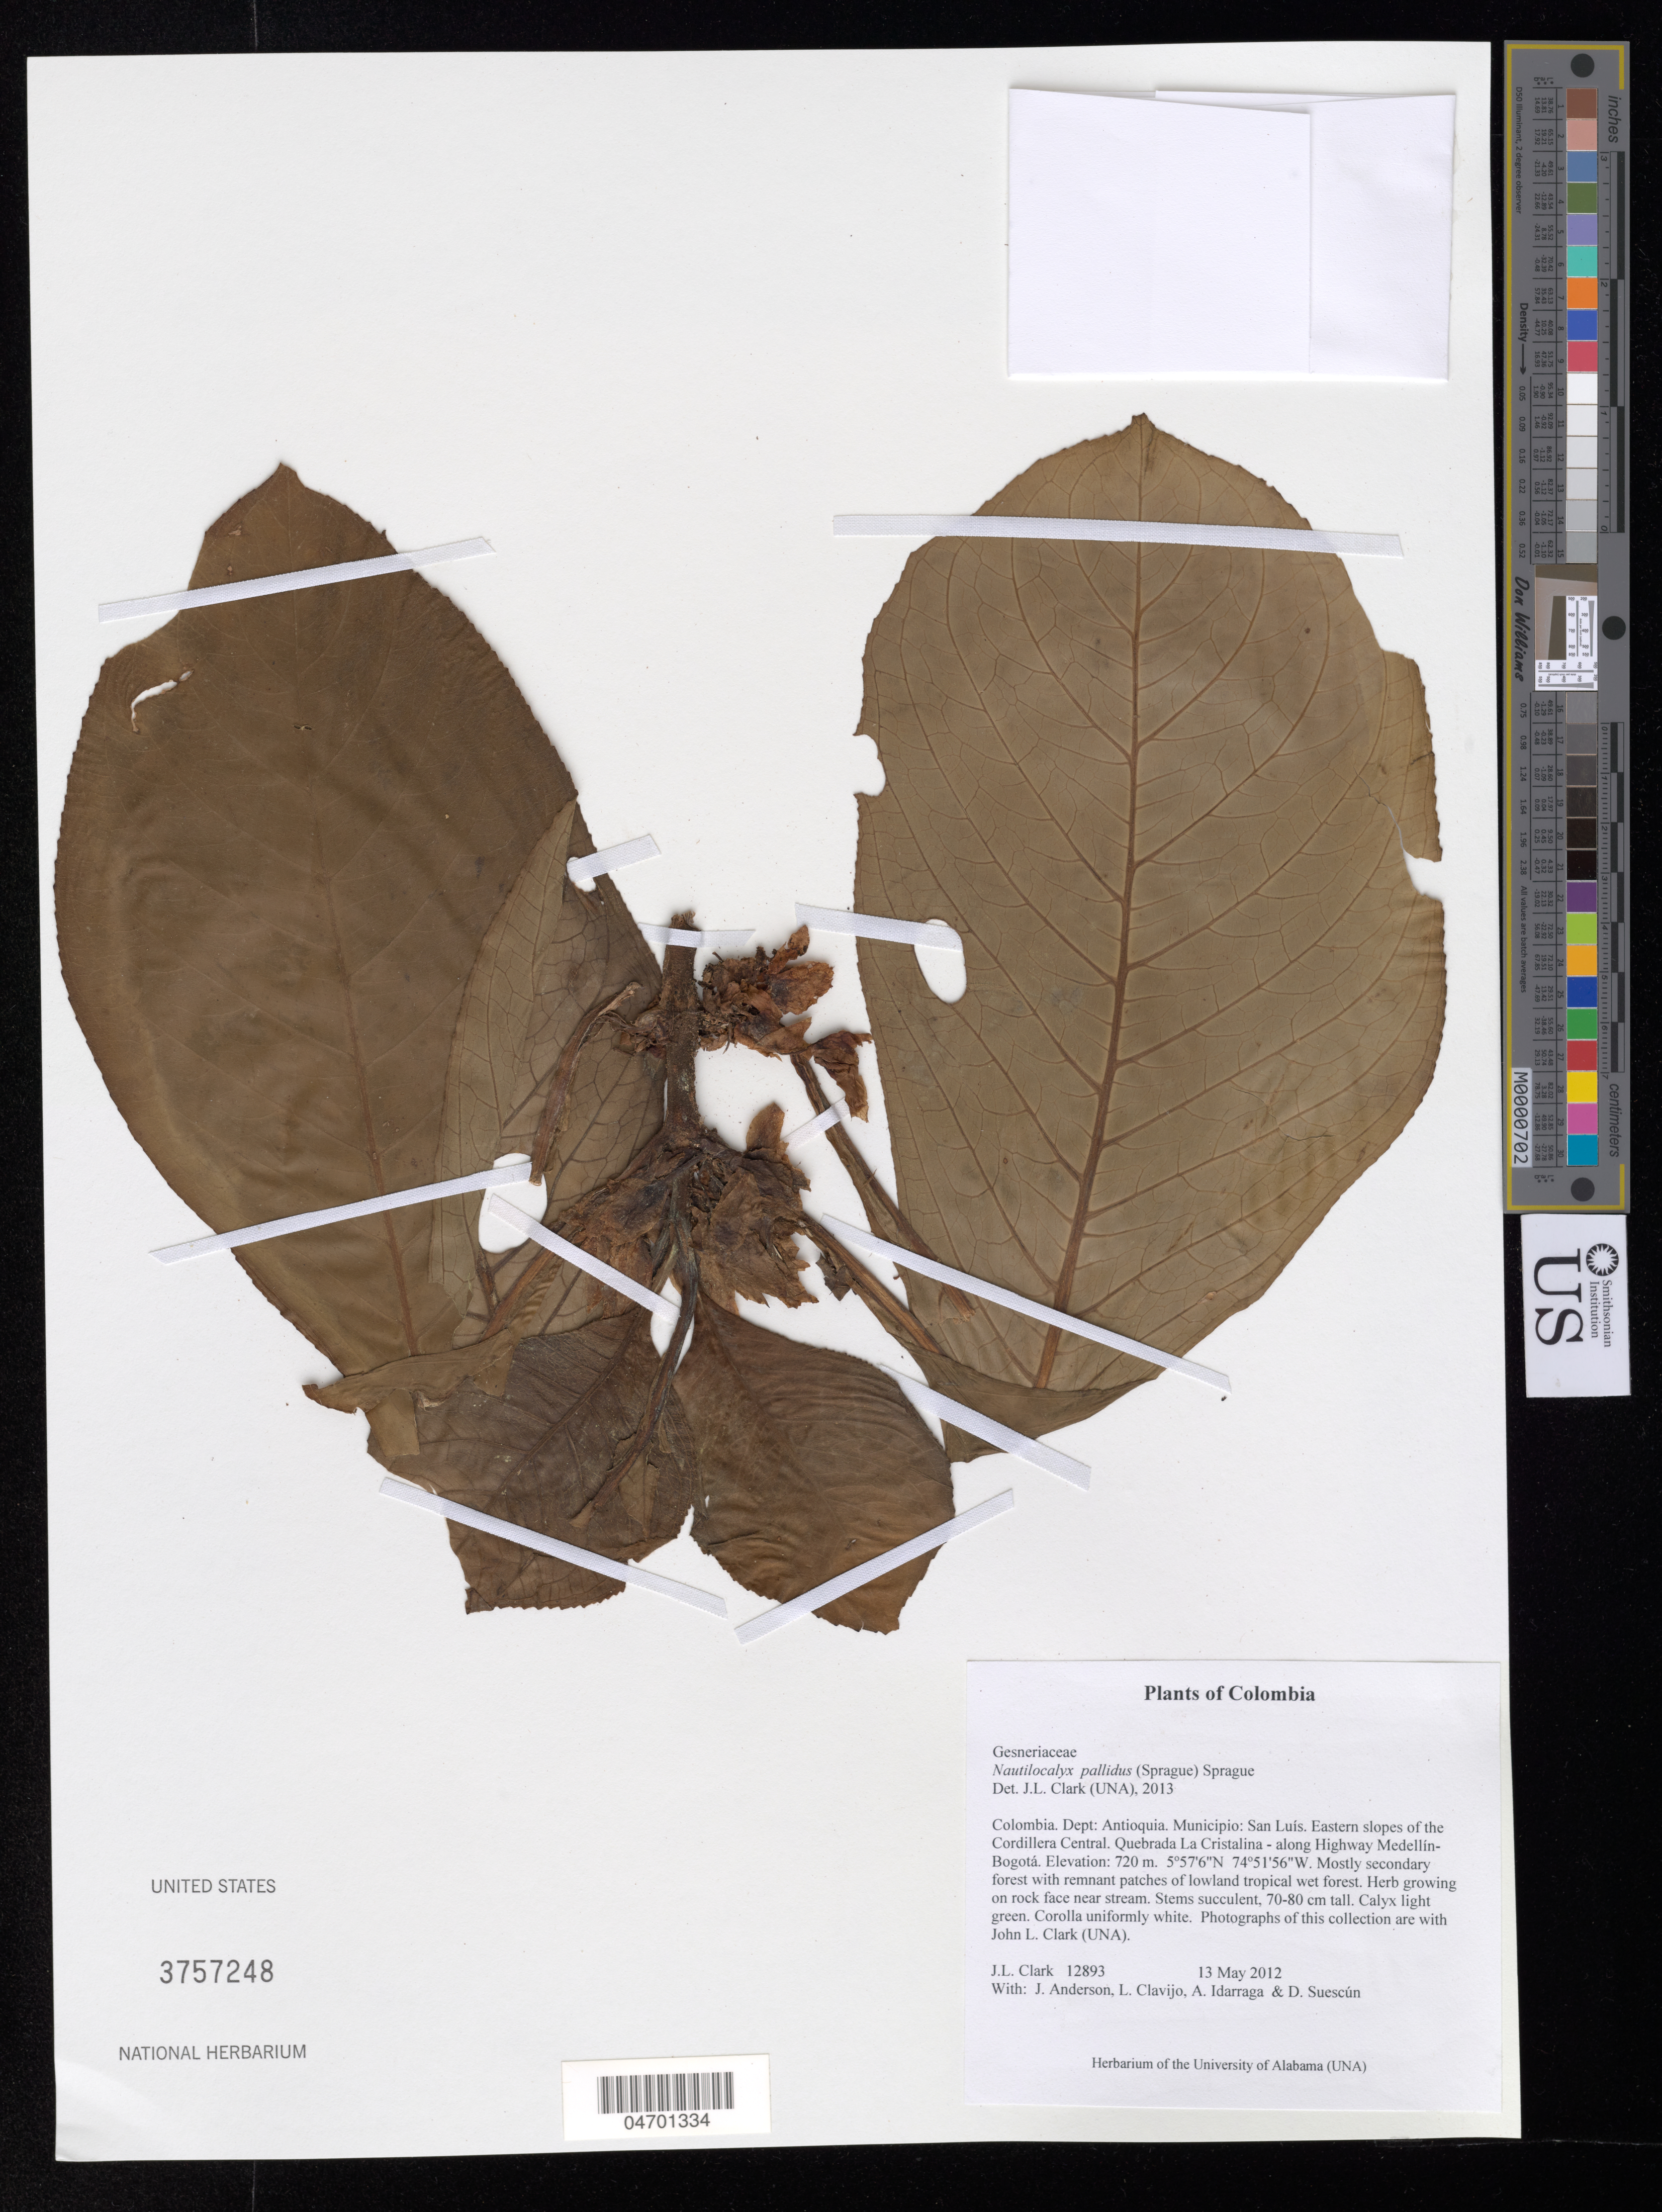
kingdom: Plantae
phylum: Tracheophyta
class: Magnoliopsida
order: Lamiales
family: Gesneriaceae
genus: Nautilocalyx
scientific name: Nautilocalyx pallidus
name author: (Sprague) C. Sprague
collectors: J. L. Clark, J. Anderson, L. Clavijo & A. Idarraga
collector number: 12893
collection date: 2012-05-13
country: Colombia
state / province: Antioquia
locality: Dept: Antioquia. Municipio: San Luís. Eastern slopes of the Cordillera Central. Quebrada La Cristalina - along Highway Medellín-Bogotá.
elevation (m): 720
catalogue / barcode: US 3757248